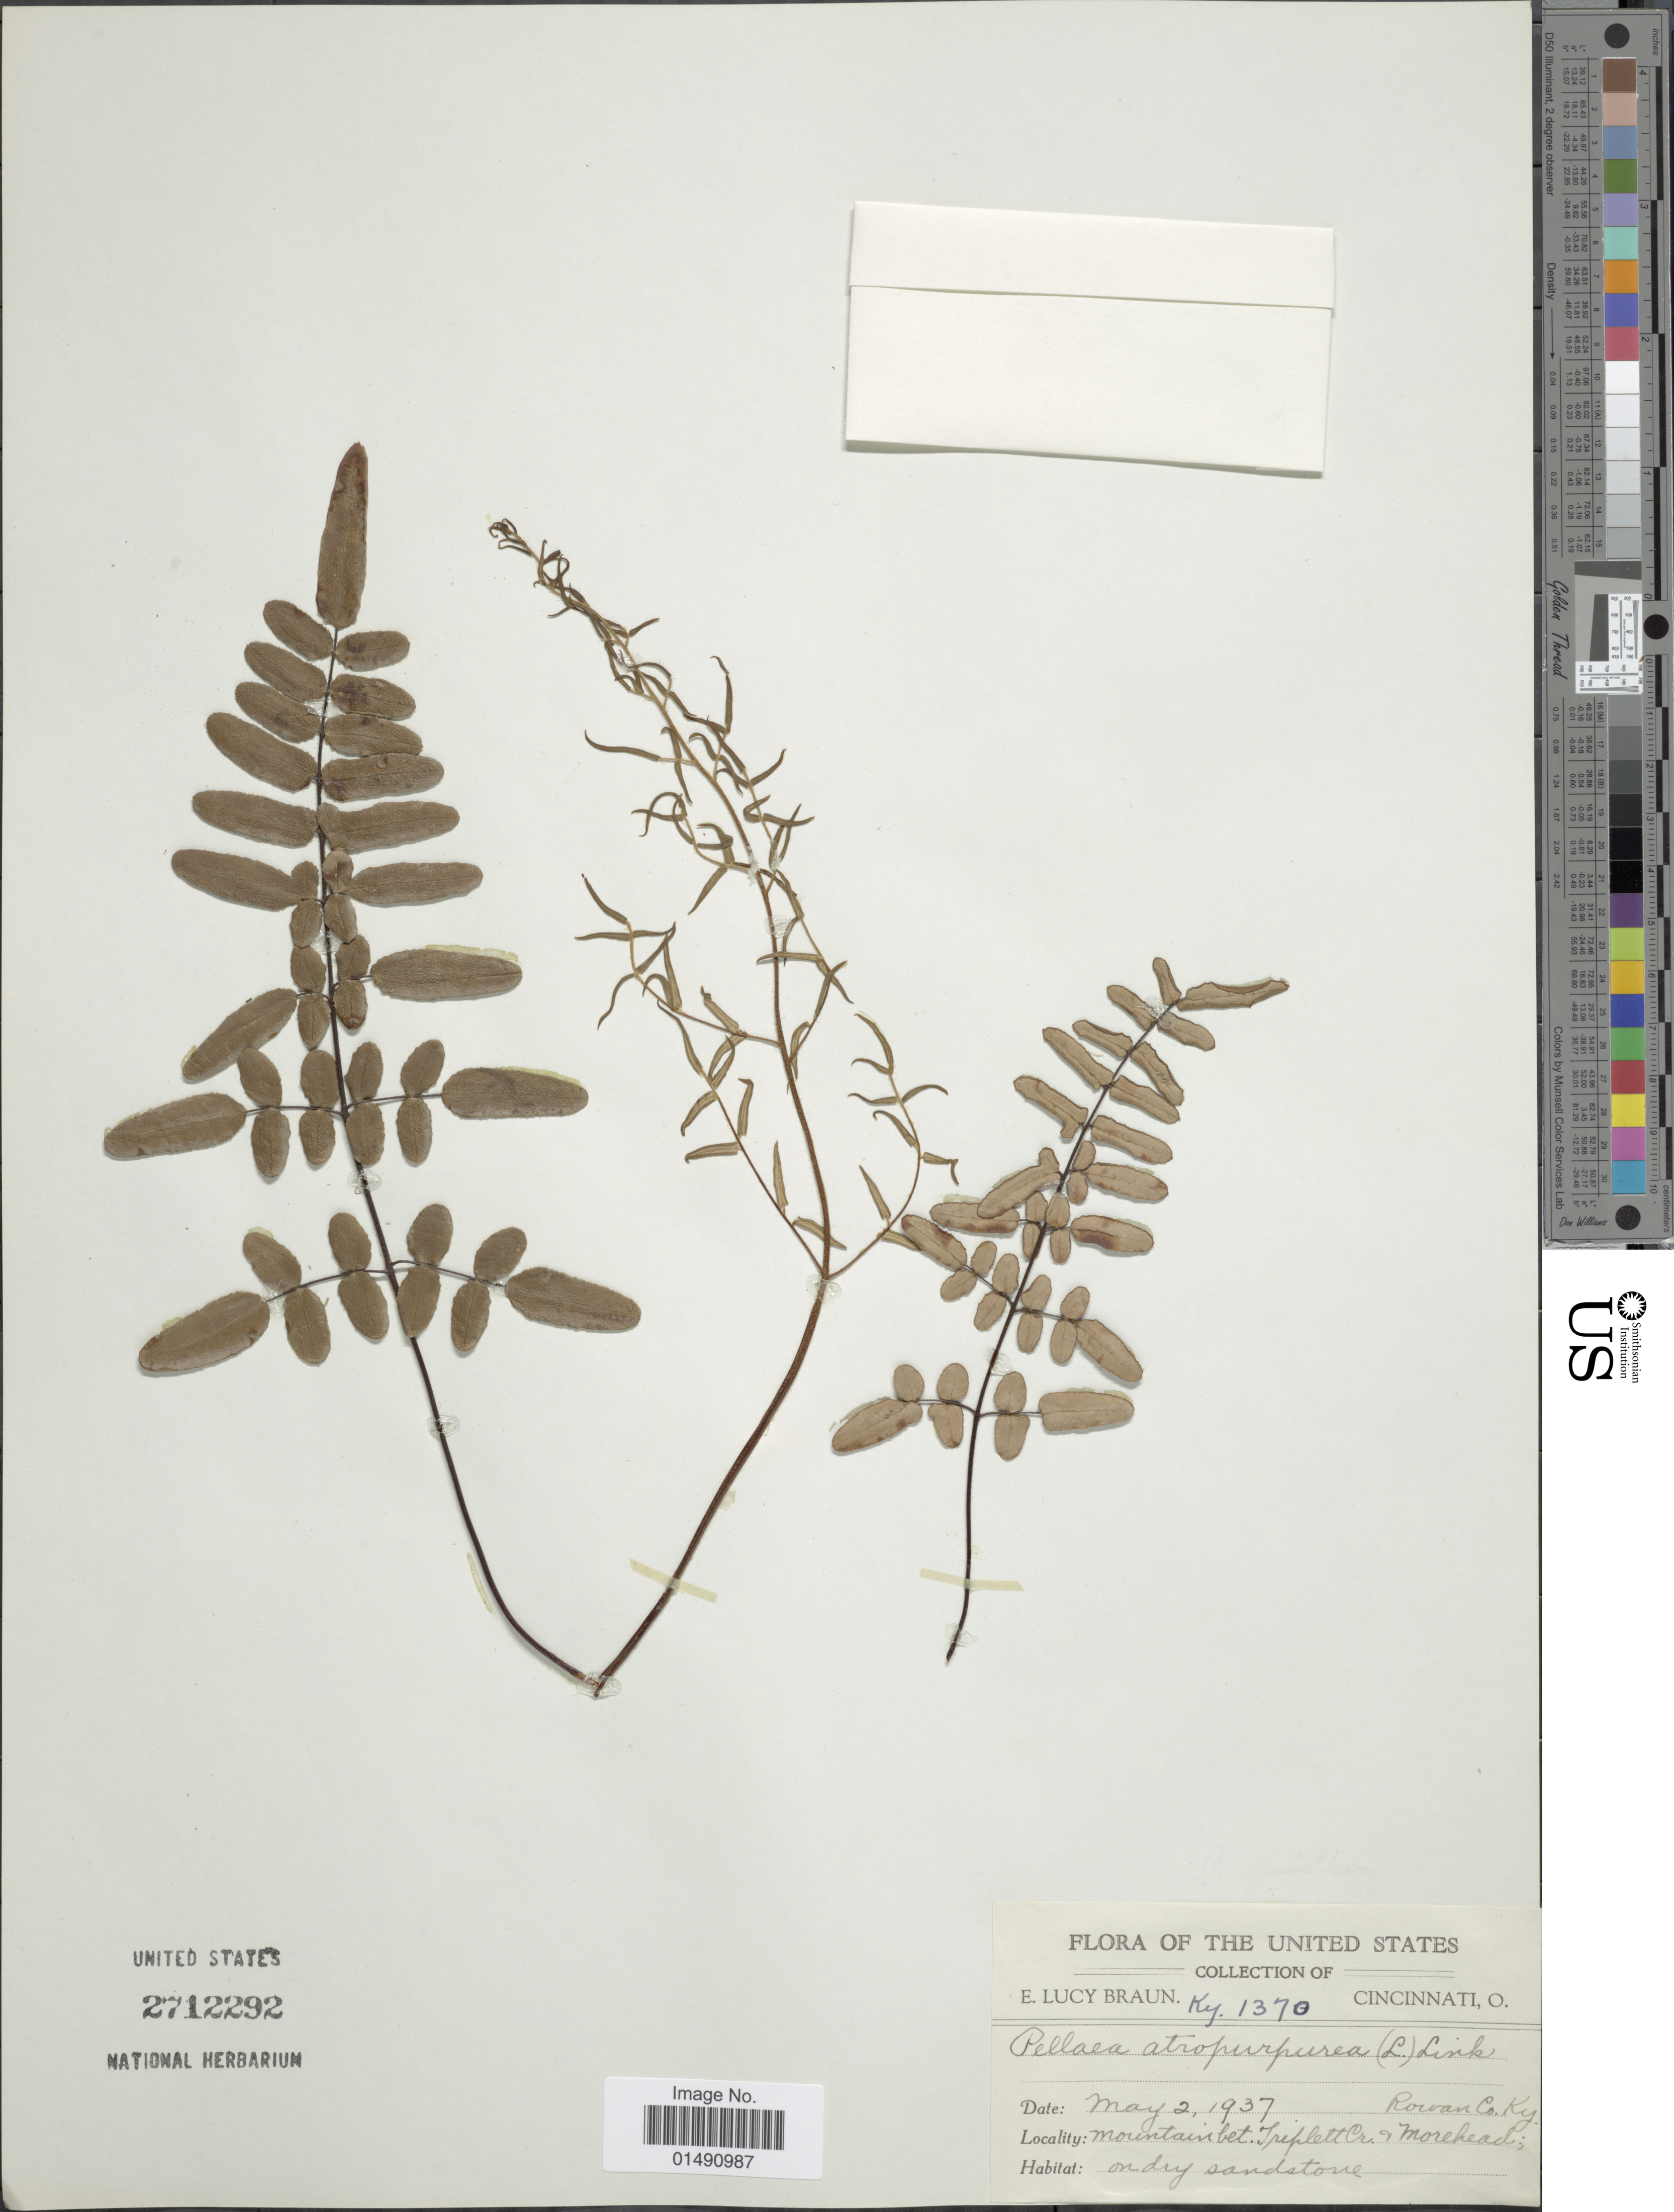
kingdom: Plantae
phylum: Tracheophyta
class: Polypodiopsida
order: Polypodiales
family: Pteridaceae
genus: Pellaea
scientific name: Pellaea atropurpurea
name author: (L.) Link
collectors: E. L. Braun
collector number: KY1370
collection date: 1937-05-02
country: United States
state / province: Kentucky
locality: Mountain bet. Triplett Cr & Morehead Rowan Co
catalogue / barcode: US 2712292